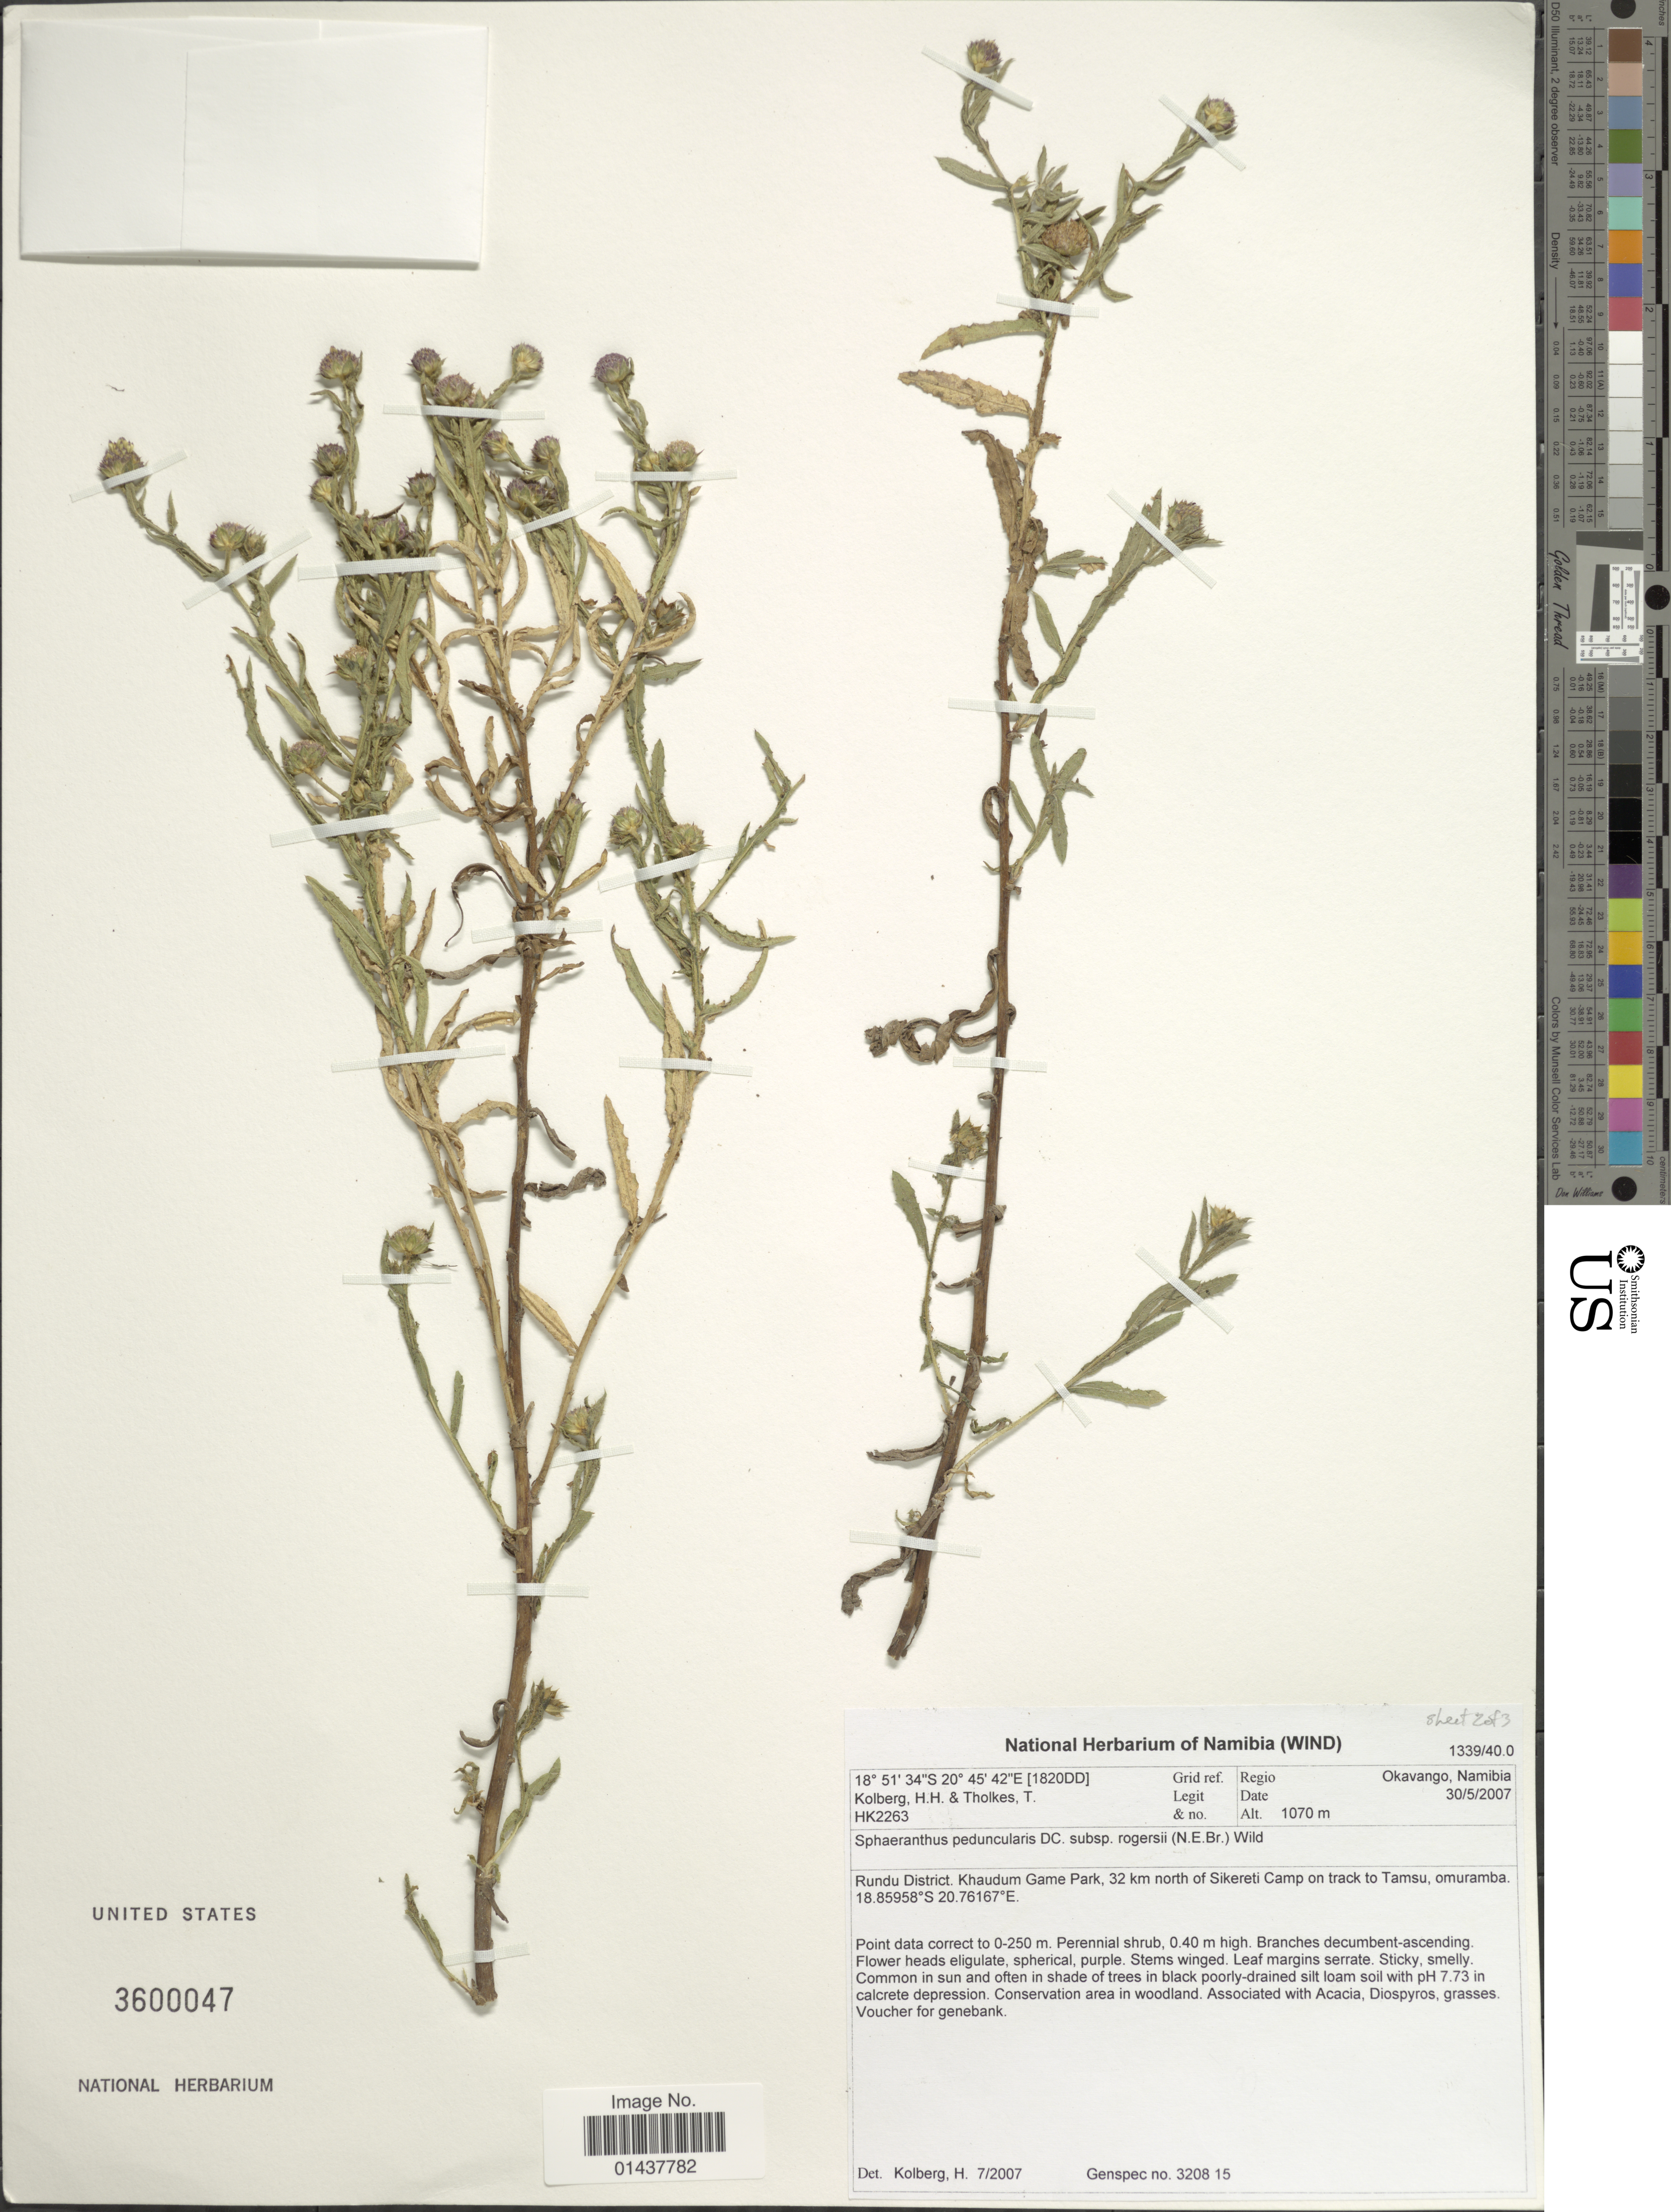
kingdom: Plantae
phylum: Tracheophyta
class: Magnoliopsida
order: Asterales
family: Asteraceae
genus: Sphaeranthus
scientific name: Sphaeranthus peduncularis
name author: DC.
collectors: H. H. Kolberg & T. Tholkes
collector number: HK2263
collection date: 2007-05-30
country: Namibia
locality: Regio Okavango, Rundu District, Khaudum Game Park, 32 north of Sikereti Camp on track to Tamsu, omuramba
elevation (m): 1070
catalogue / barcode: US 3600047